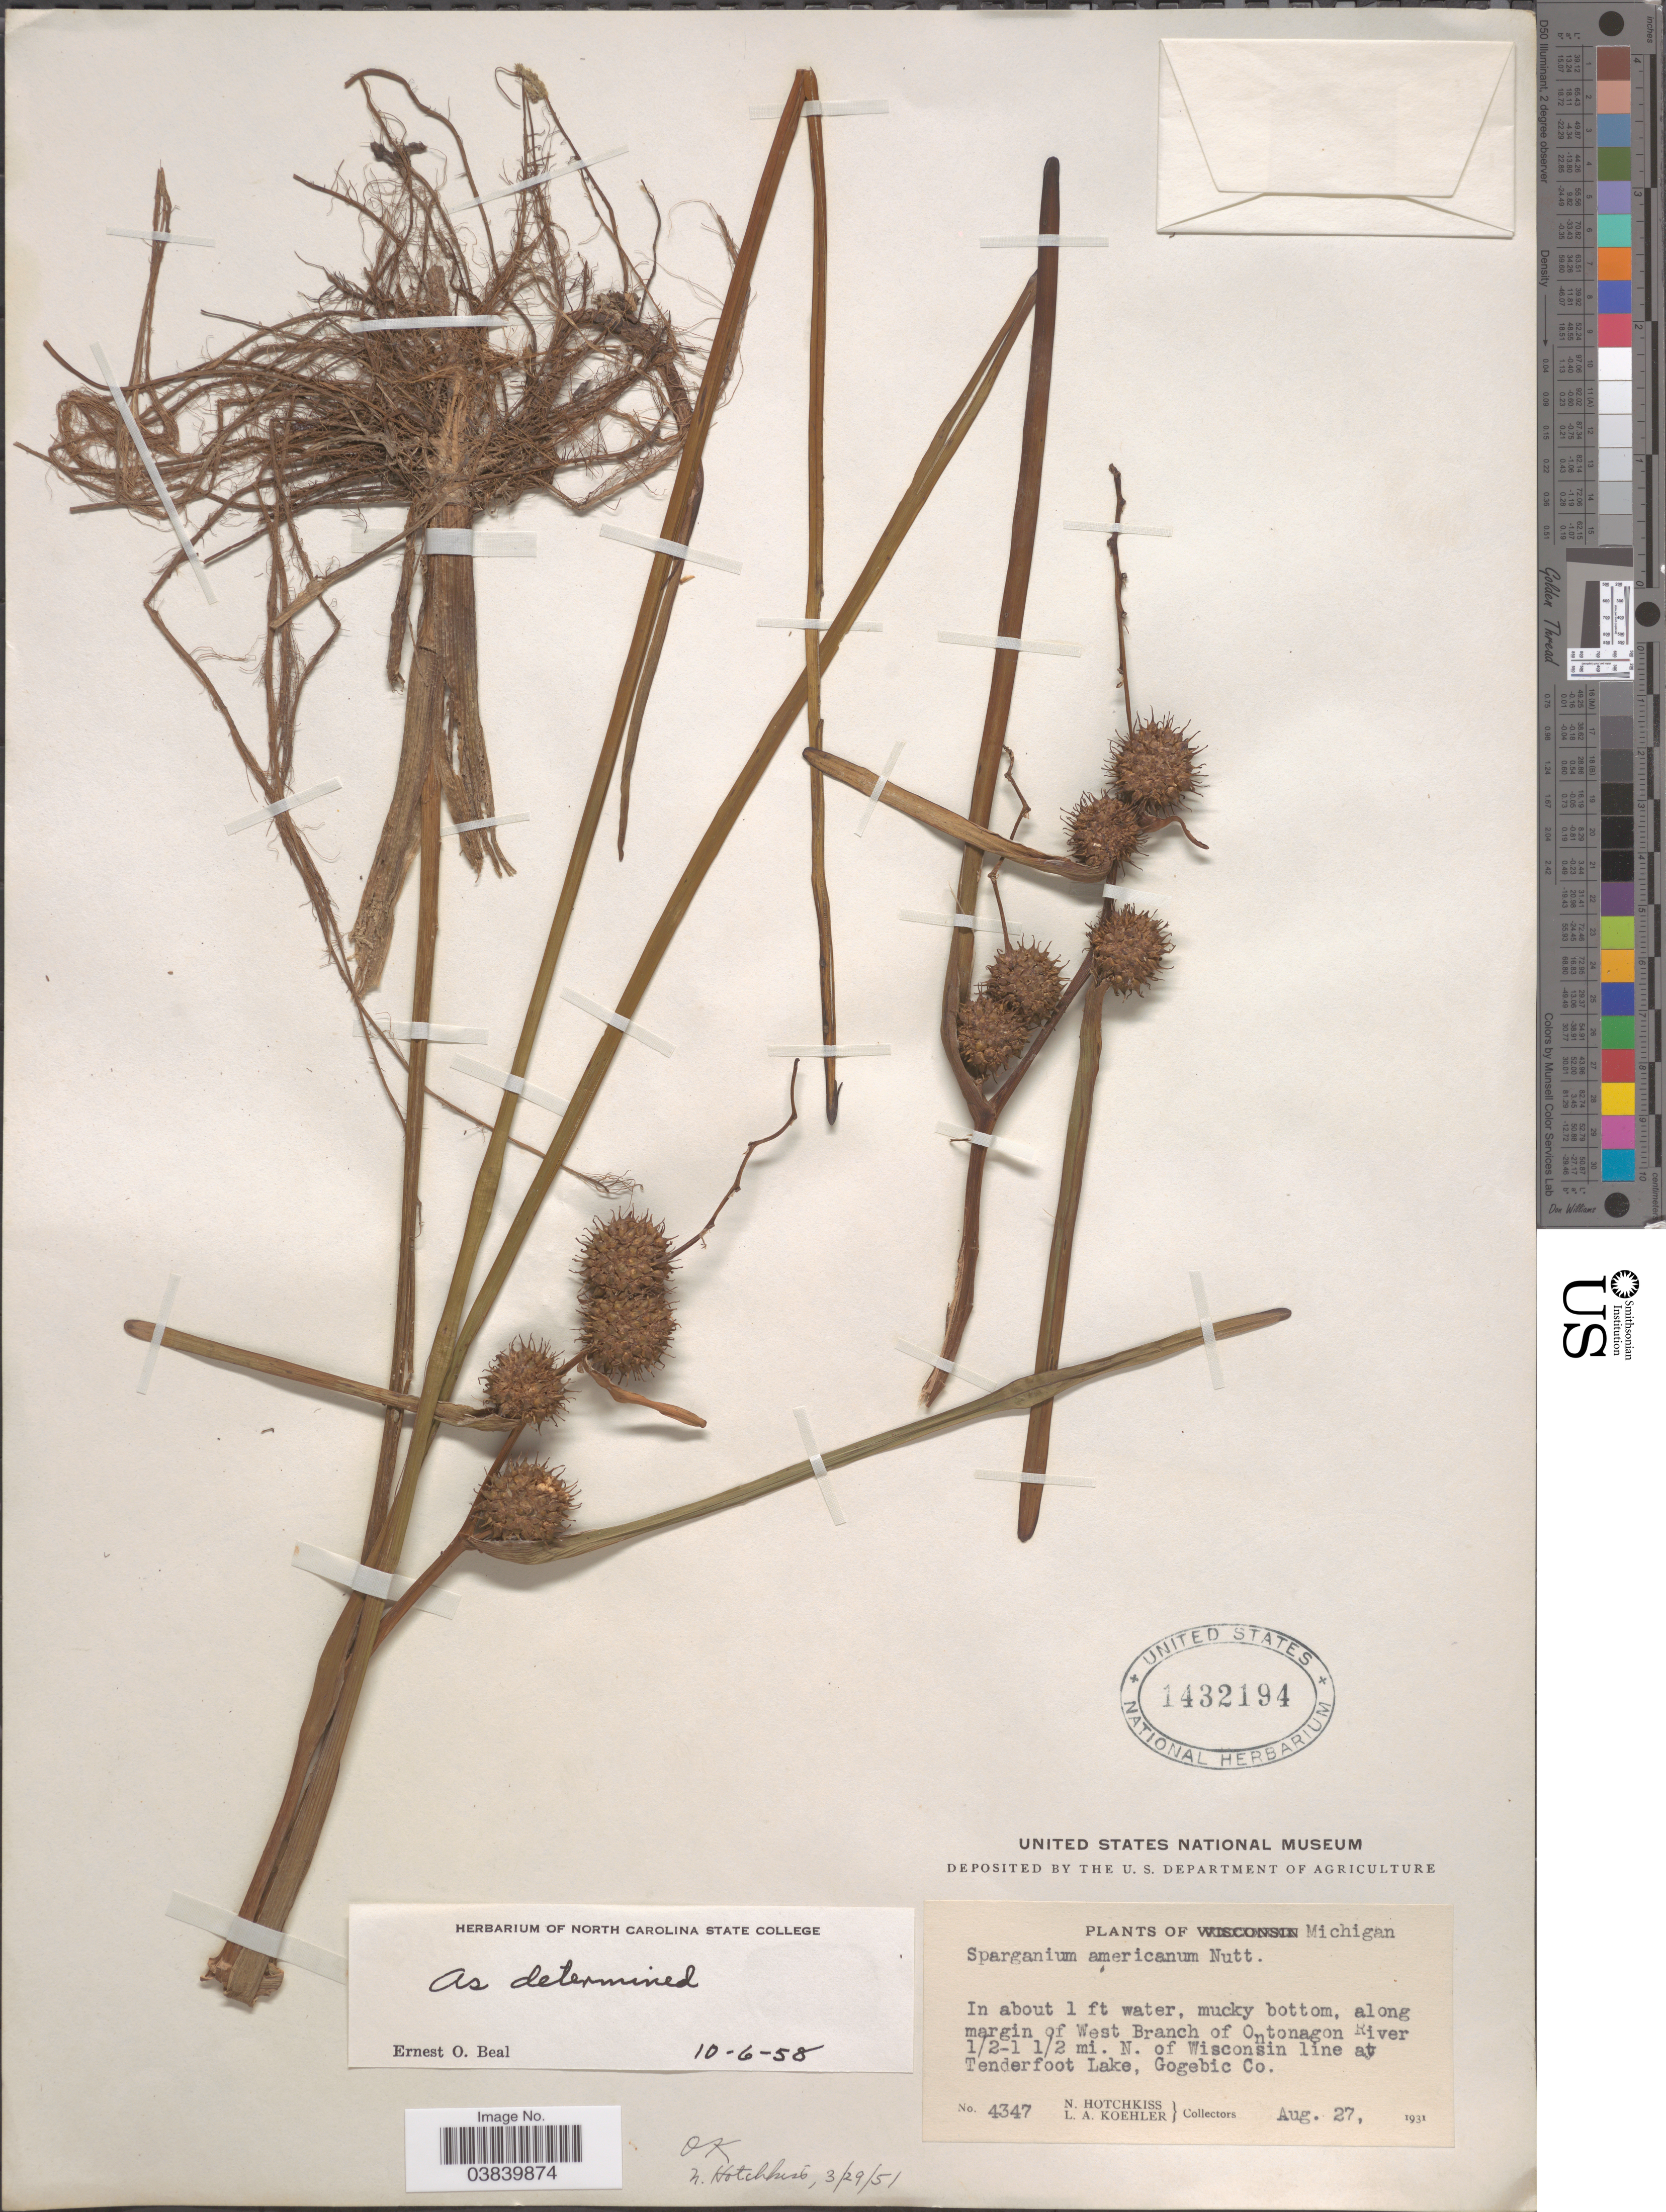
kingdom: Plantae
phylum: Tracheophyta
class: Liliopsida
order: Poales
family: Typhaceae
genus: Sparganium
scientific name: Sparganium americanum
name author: Nutt.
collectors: N. Hotchkiss & L. Koehler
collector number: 4347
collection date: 1931-08-27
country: United States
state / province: Michigan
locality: Along margin of West Branch of Ontonagon River ½-1½ mi. N. of Wisconsin line at Tenderfoot Lake, Gogebic Co.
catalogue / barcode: US 1432194